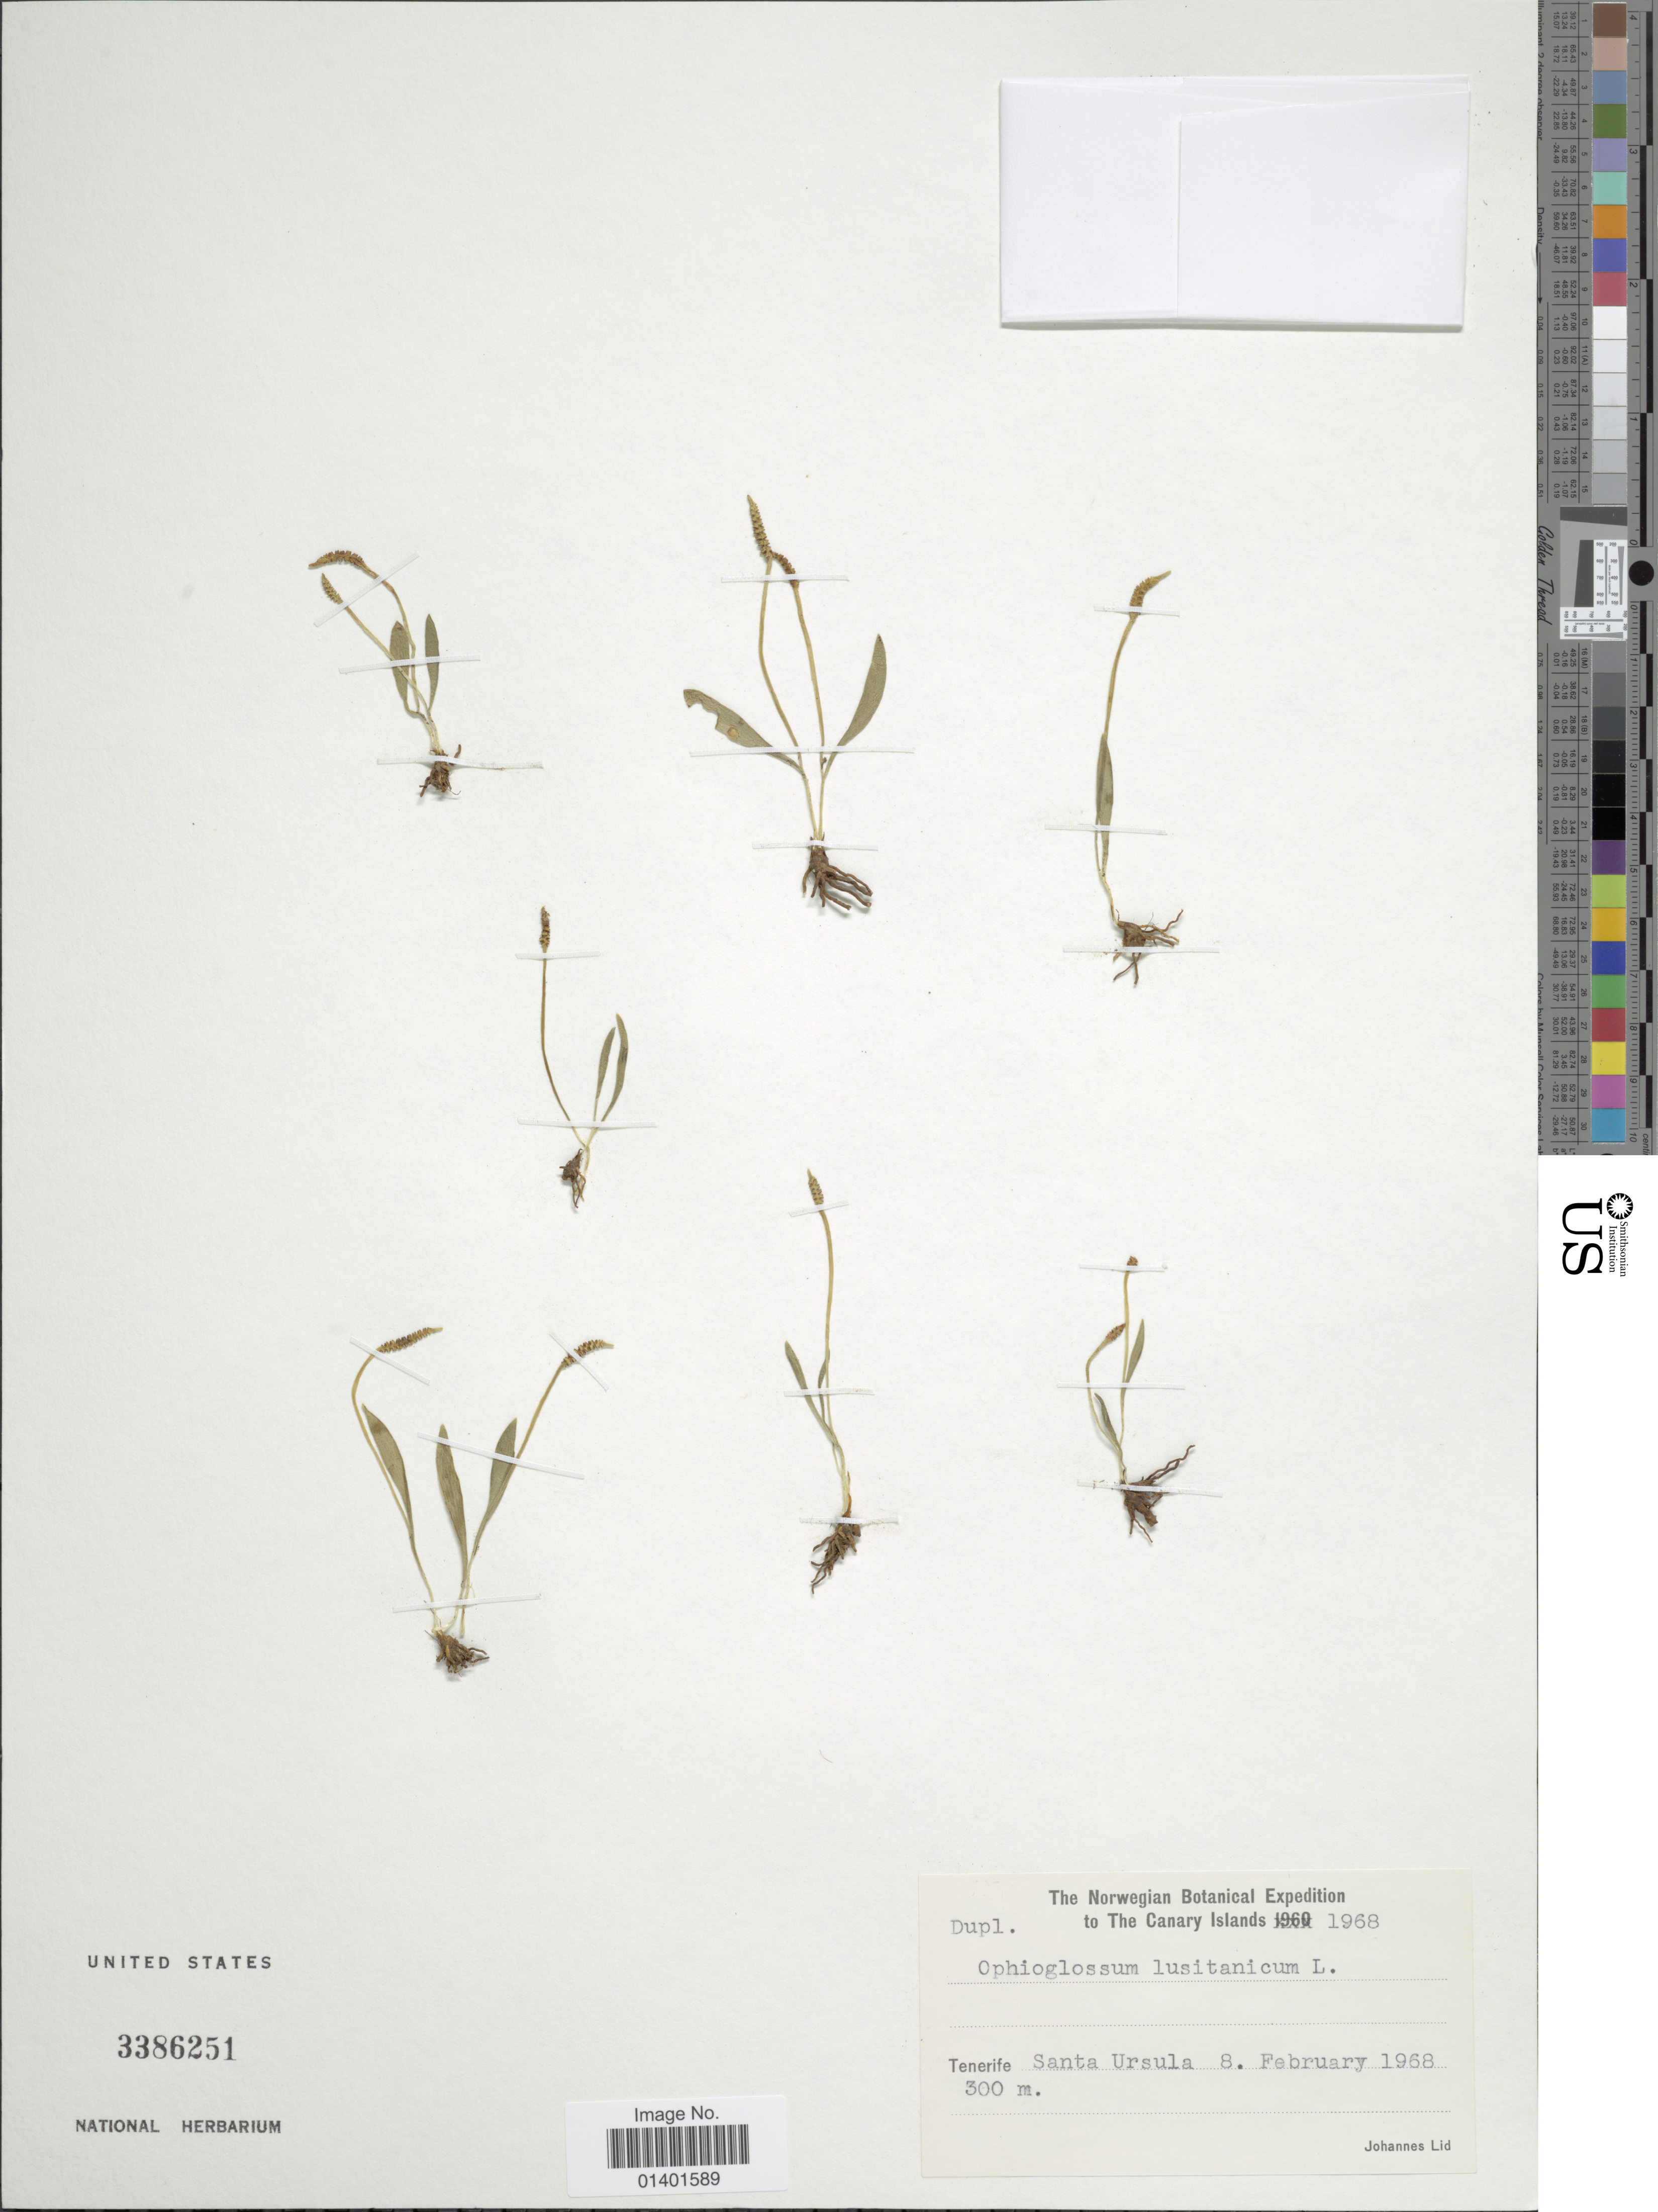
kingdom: Plantae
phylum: Tracheophyta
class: Polypodiopsida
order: Ophioglossales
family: Ophioglossaceae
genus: Ophioglossum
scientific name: Ophioglossum lusitanicum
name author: L.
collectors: J. Lid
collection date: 1968-02-08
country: Spain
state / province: Canarias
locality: Tenerife. Santa Ursula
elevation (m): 300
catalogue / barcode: US 3386251